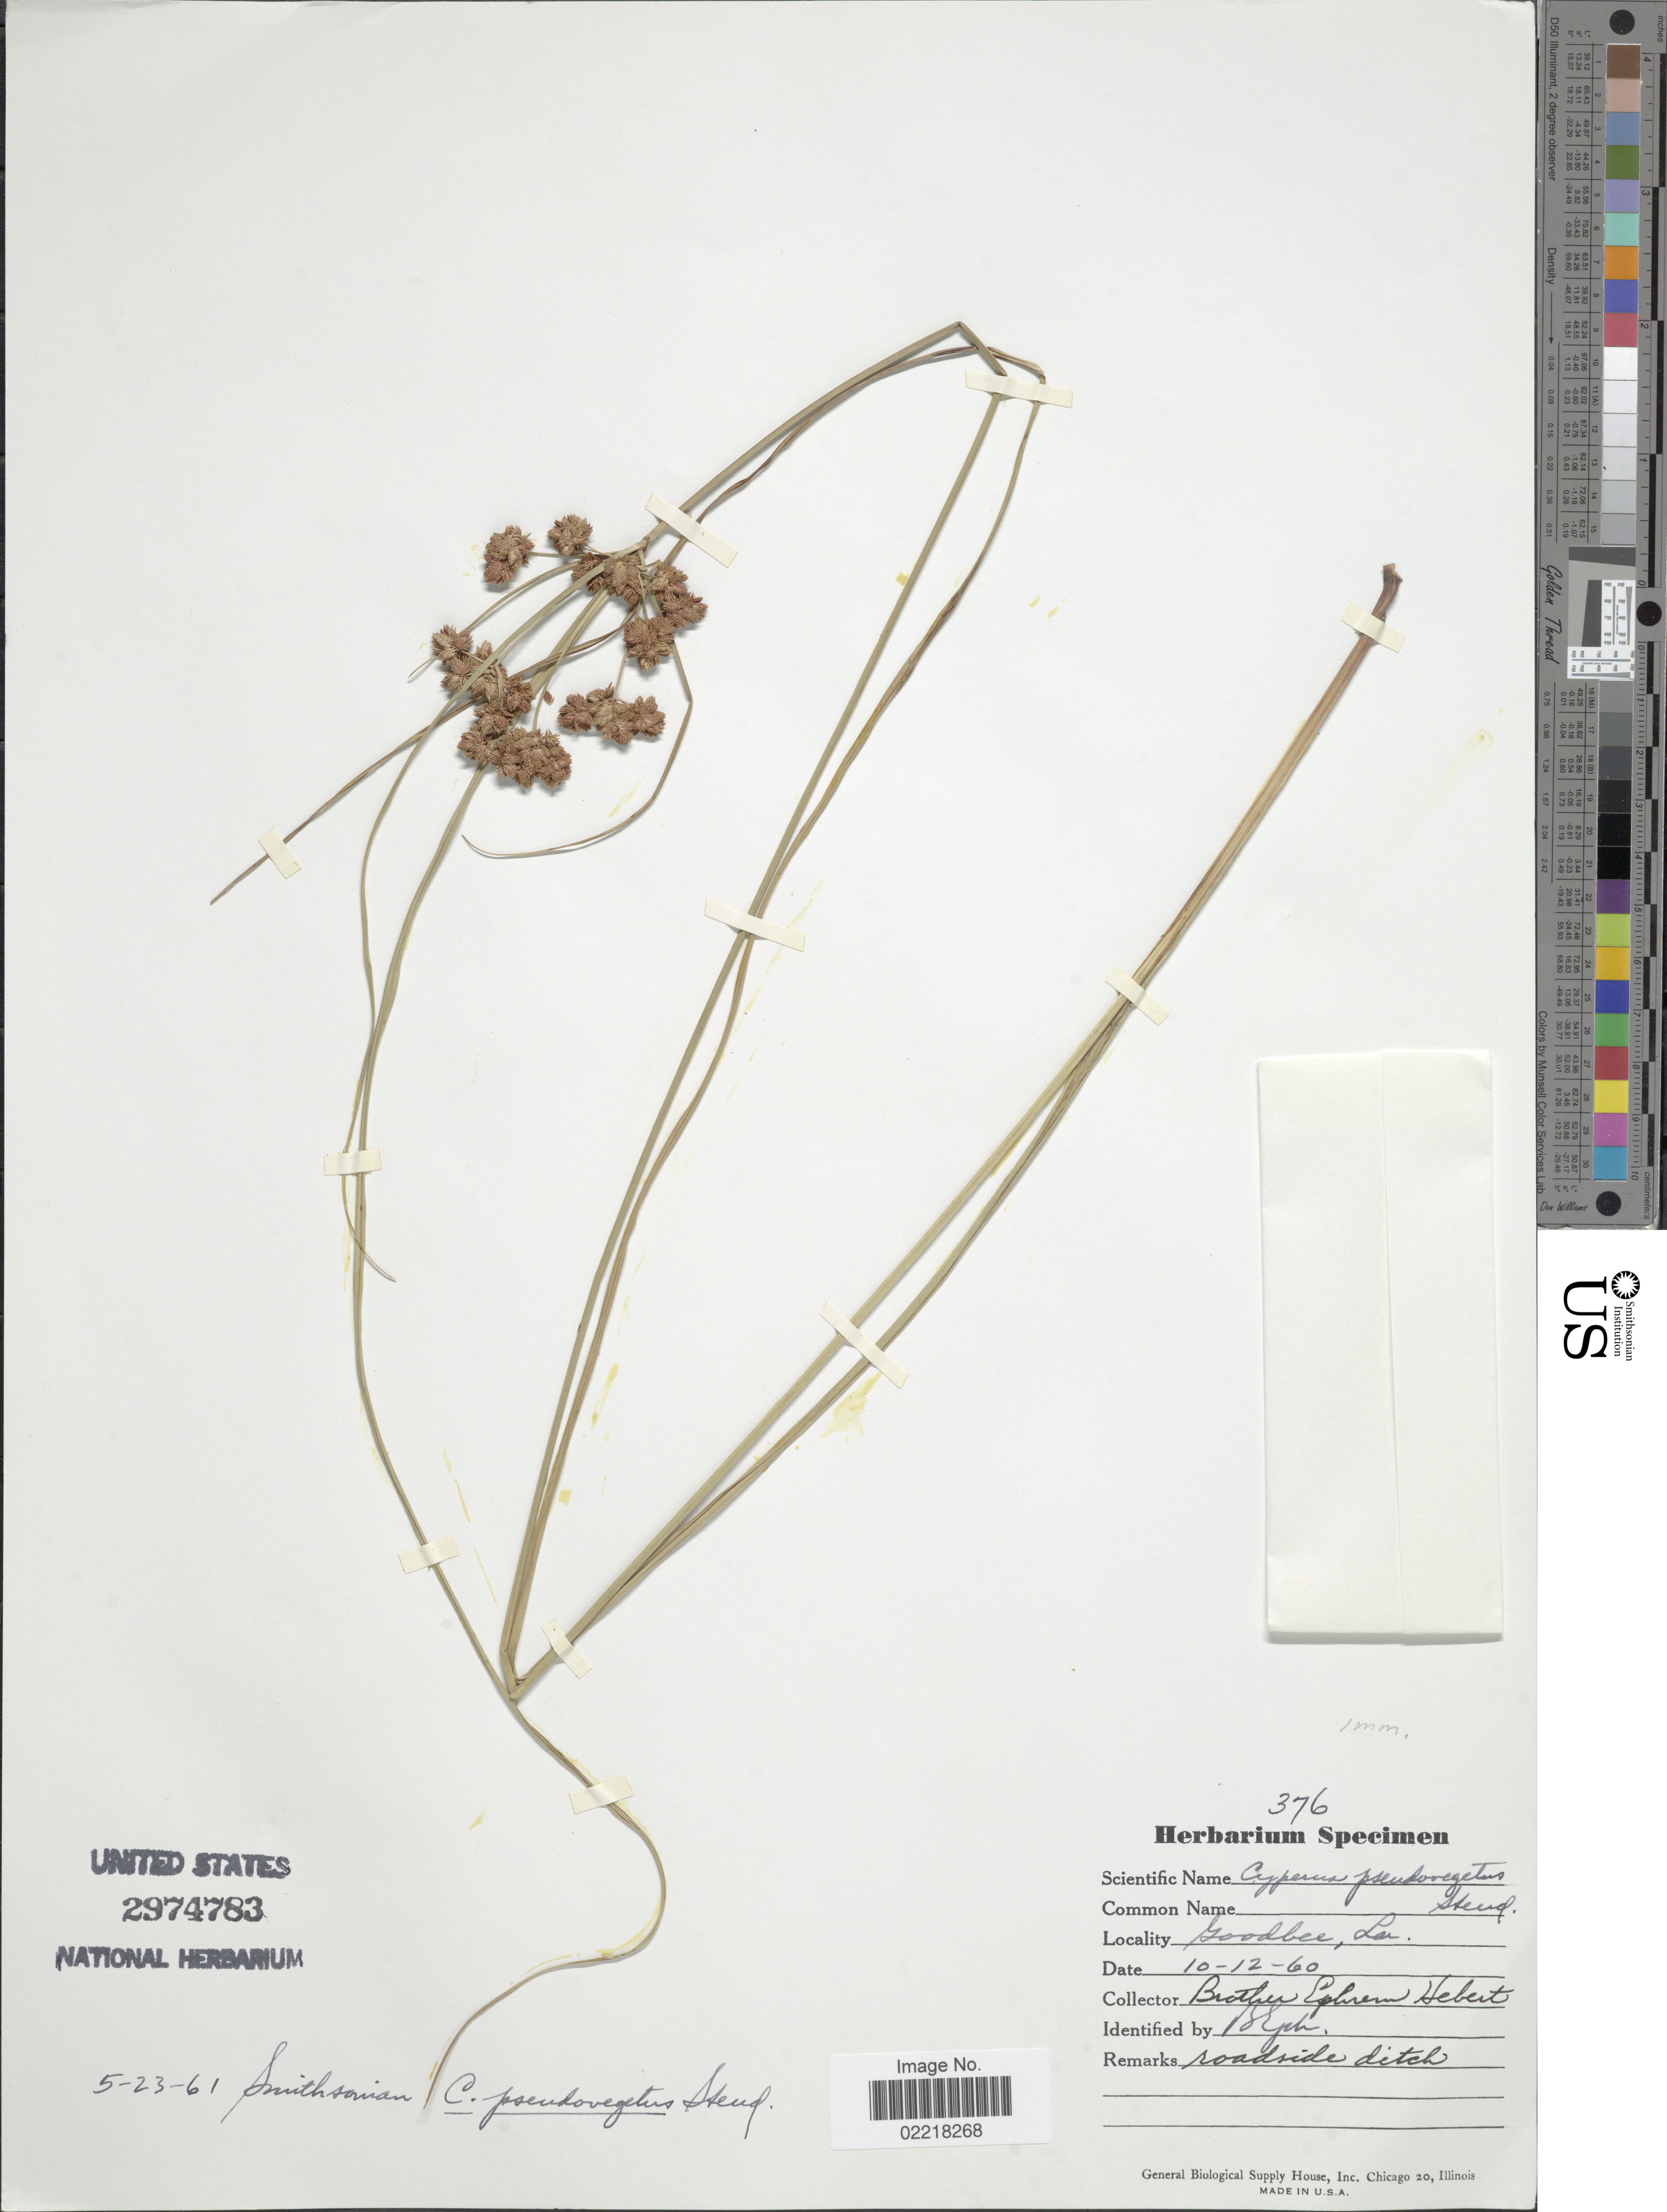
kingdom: Plantae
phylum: Tracheophyta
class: Liliopsida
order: Poales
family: Cyperaceae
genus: Cyperus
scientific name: Cyperus pseudovegetus Steud.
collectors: E. Hebert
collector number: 376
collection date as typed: Transcribed d/m/y: 12/10/60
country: United States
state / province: Louisiana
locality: Goodbee, La., roadside ditch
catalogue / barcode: US 2974783